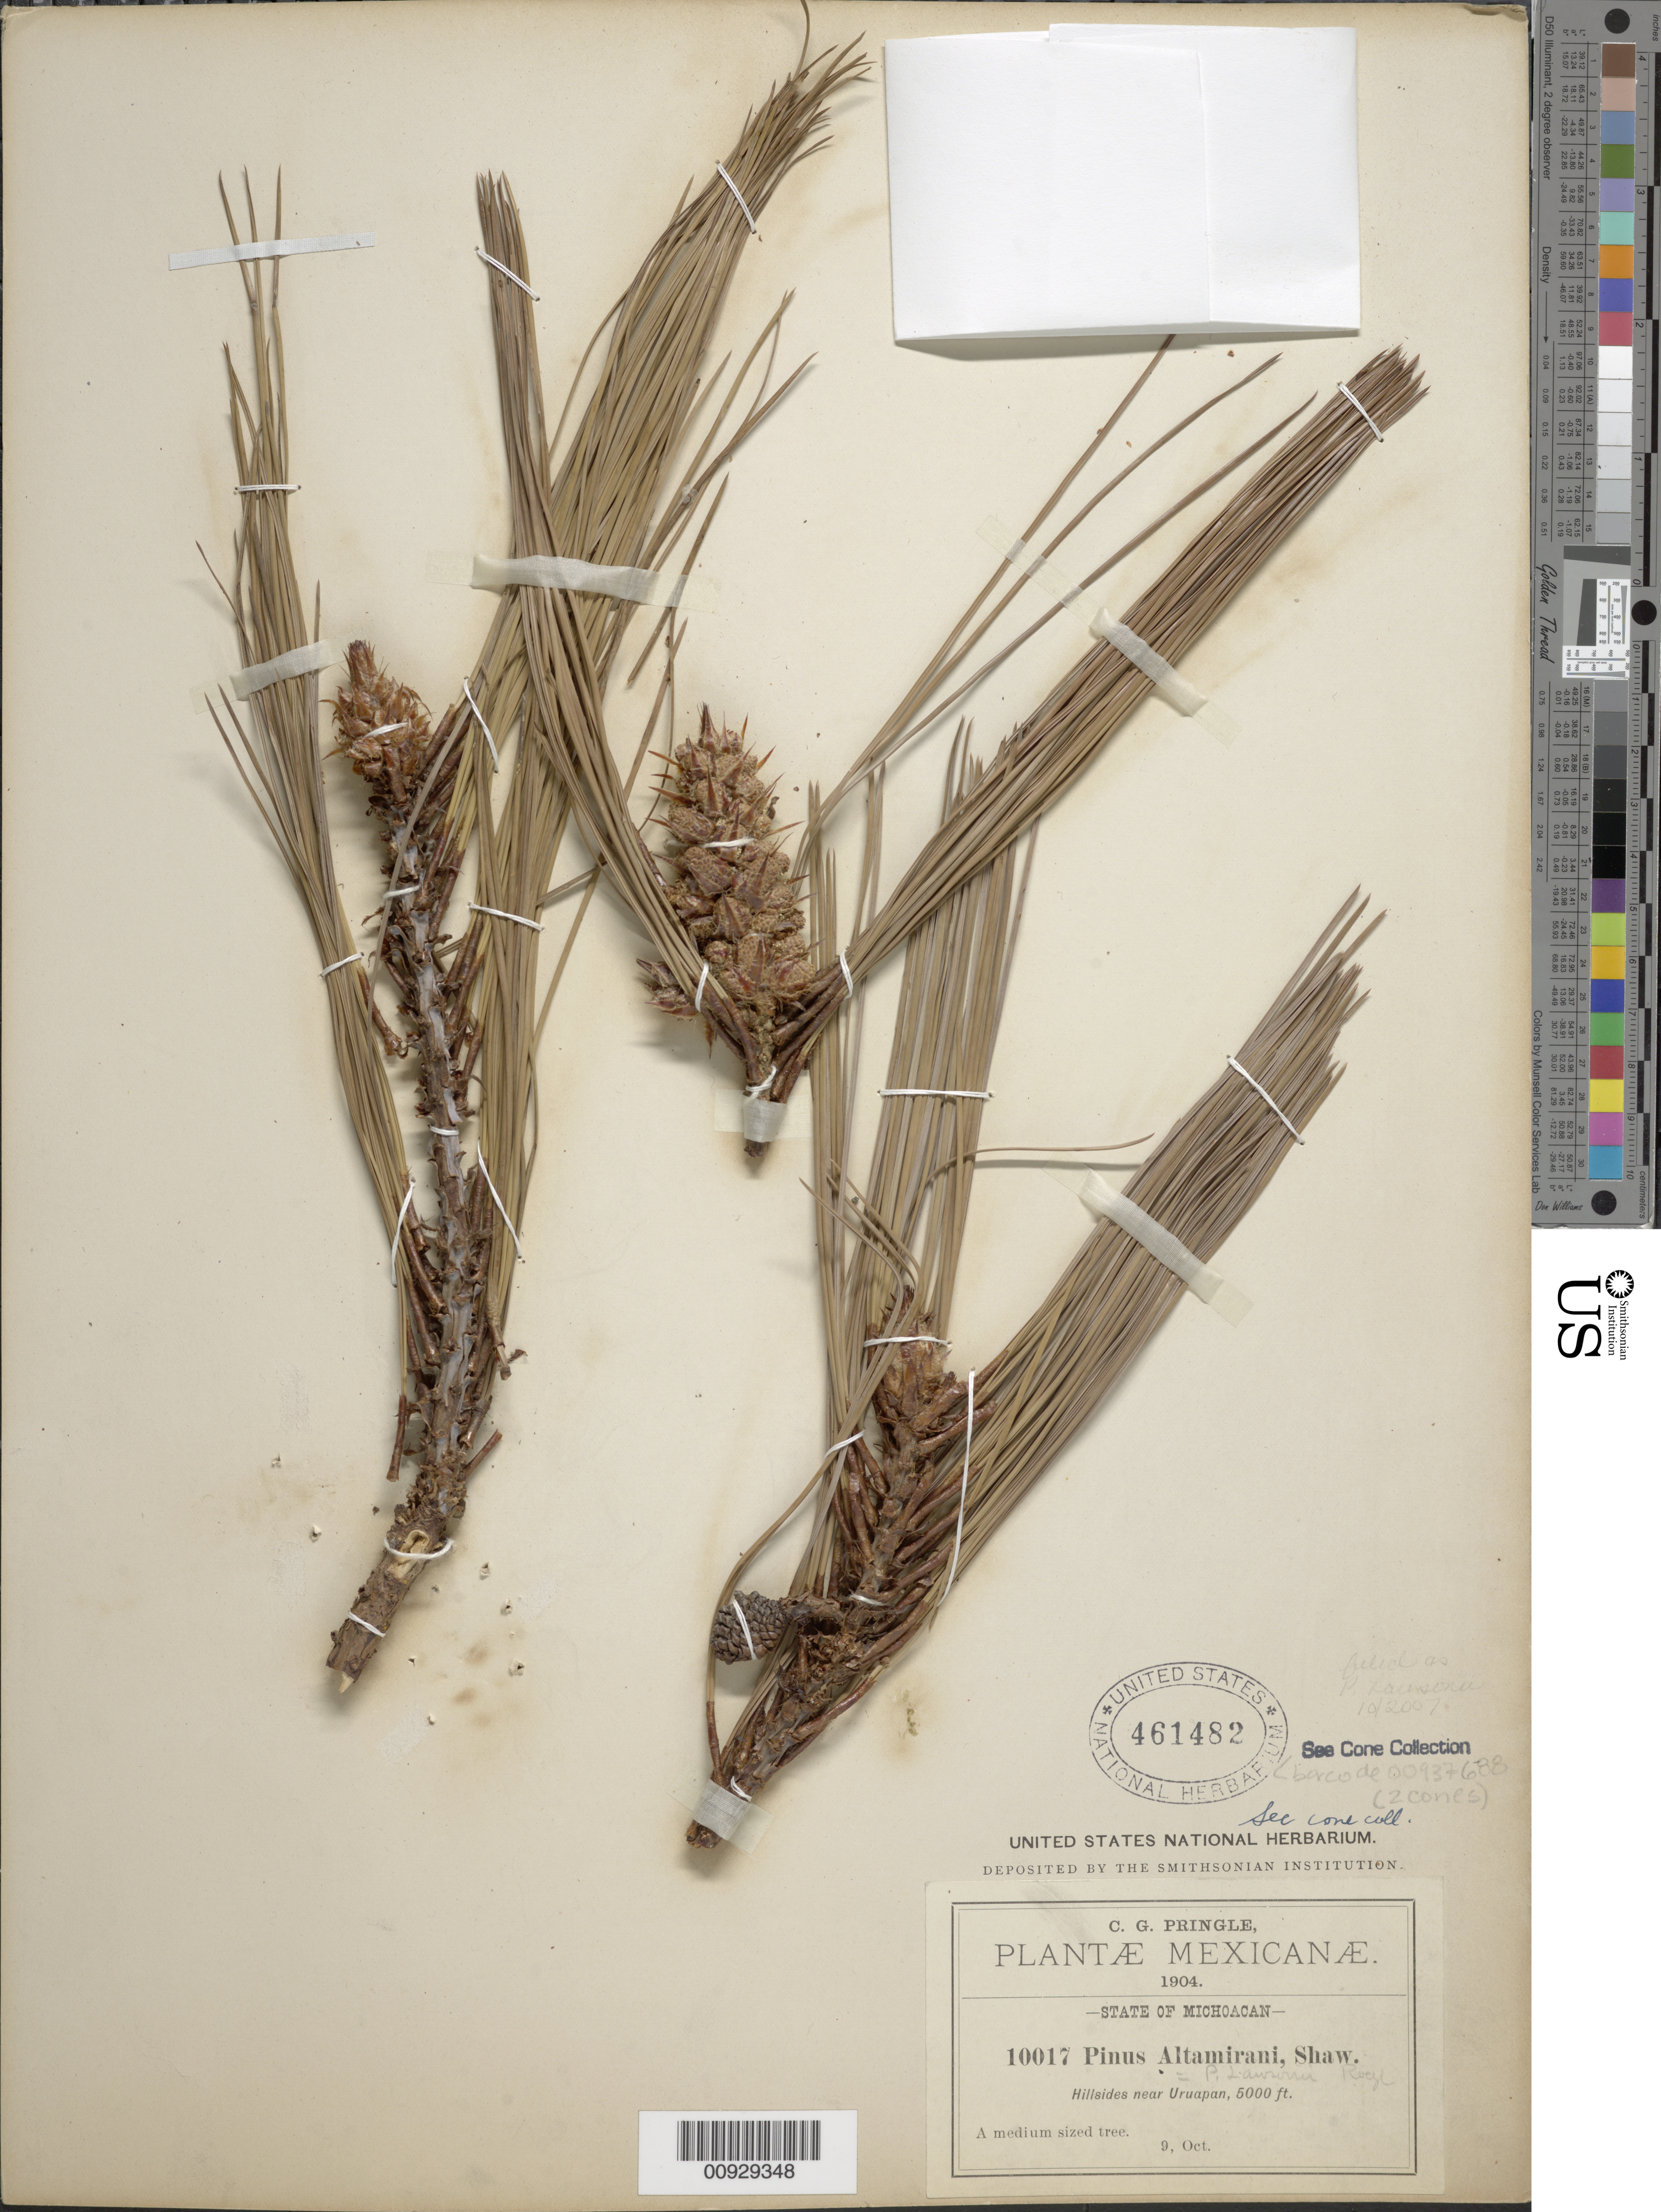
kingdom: Plantae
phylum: Tracheophyta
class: Pinopsida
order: Pinales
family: Pinaceae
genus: Pinus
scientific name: Pinus lawsonii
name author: Roezl ex Gordon & Glend.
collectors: C. G. Pringle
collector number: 10017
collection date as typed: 09 Oct 1904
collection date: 1904-10-09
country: Mexico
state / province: Michoacán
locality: Near Uruapan.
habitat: Hillsides.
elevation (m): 1524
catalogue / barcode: US 461482